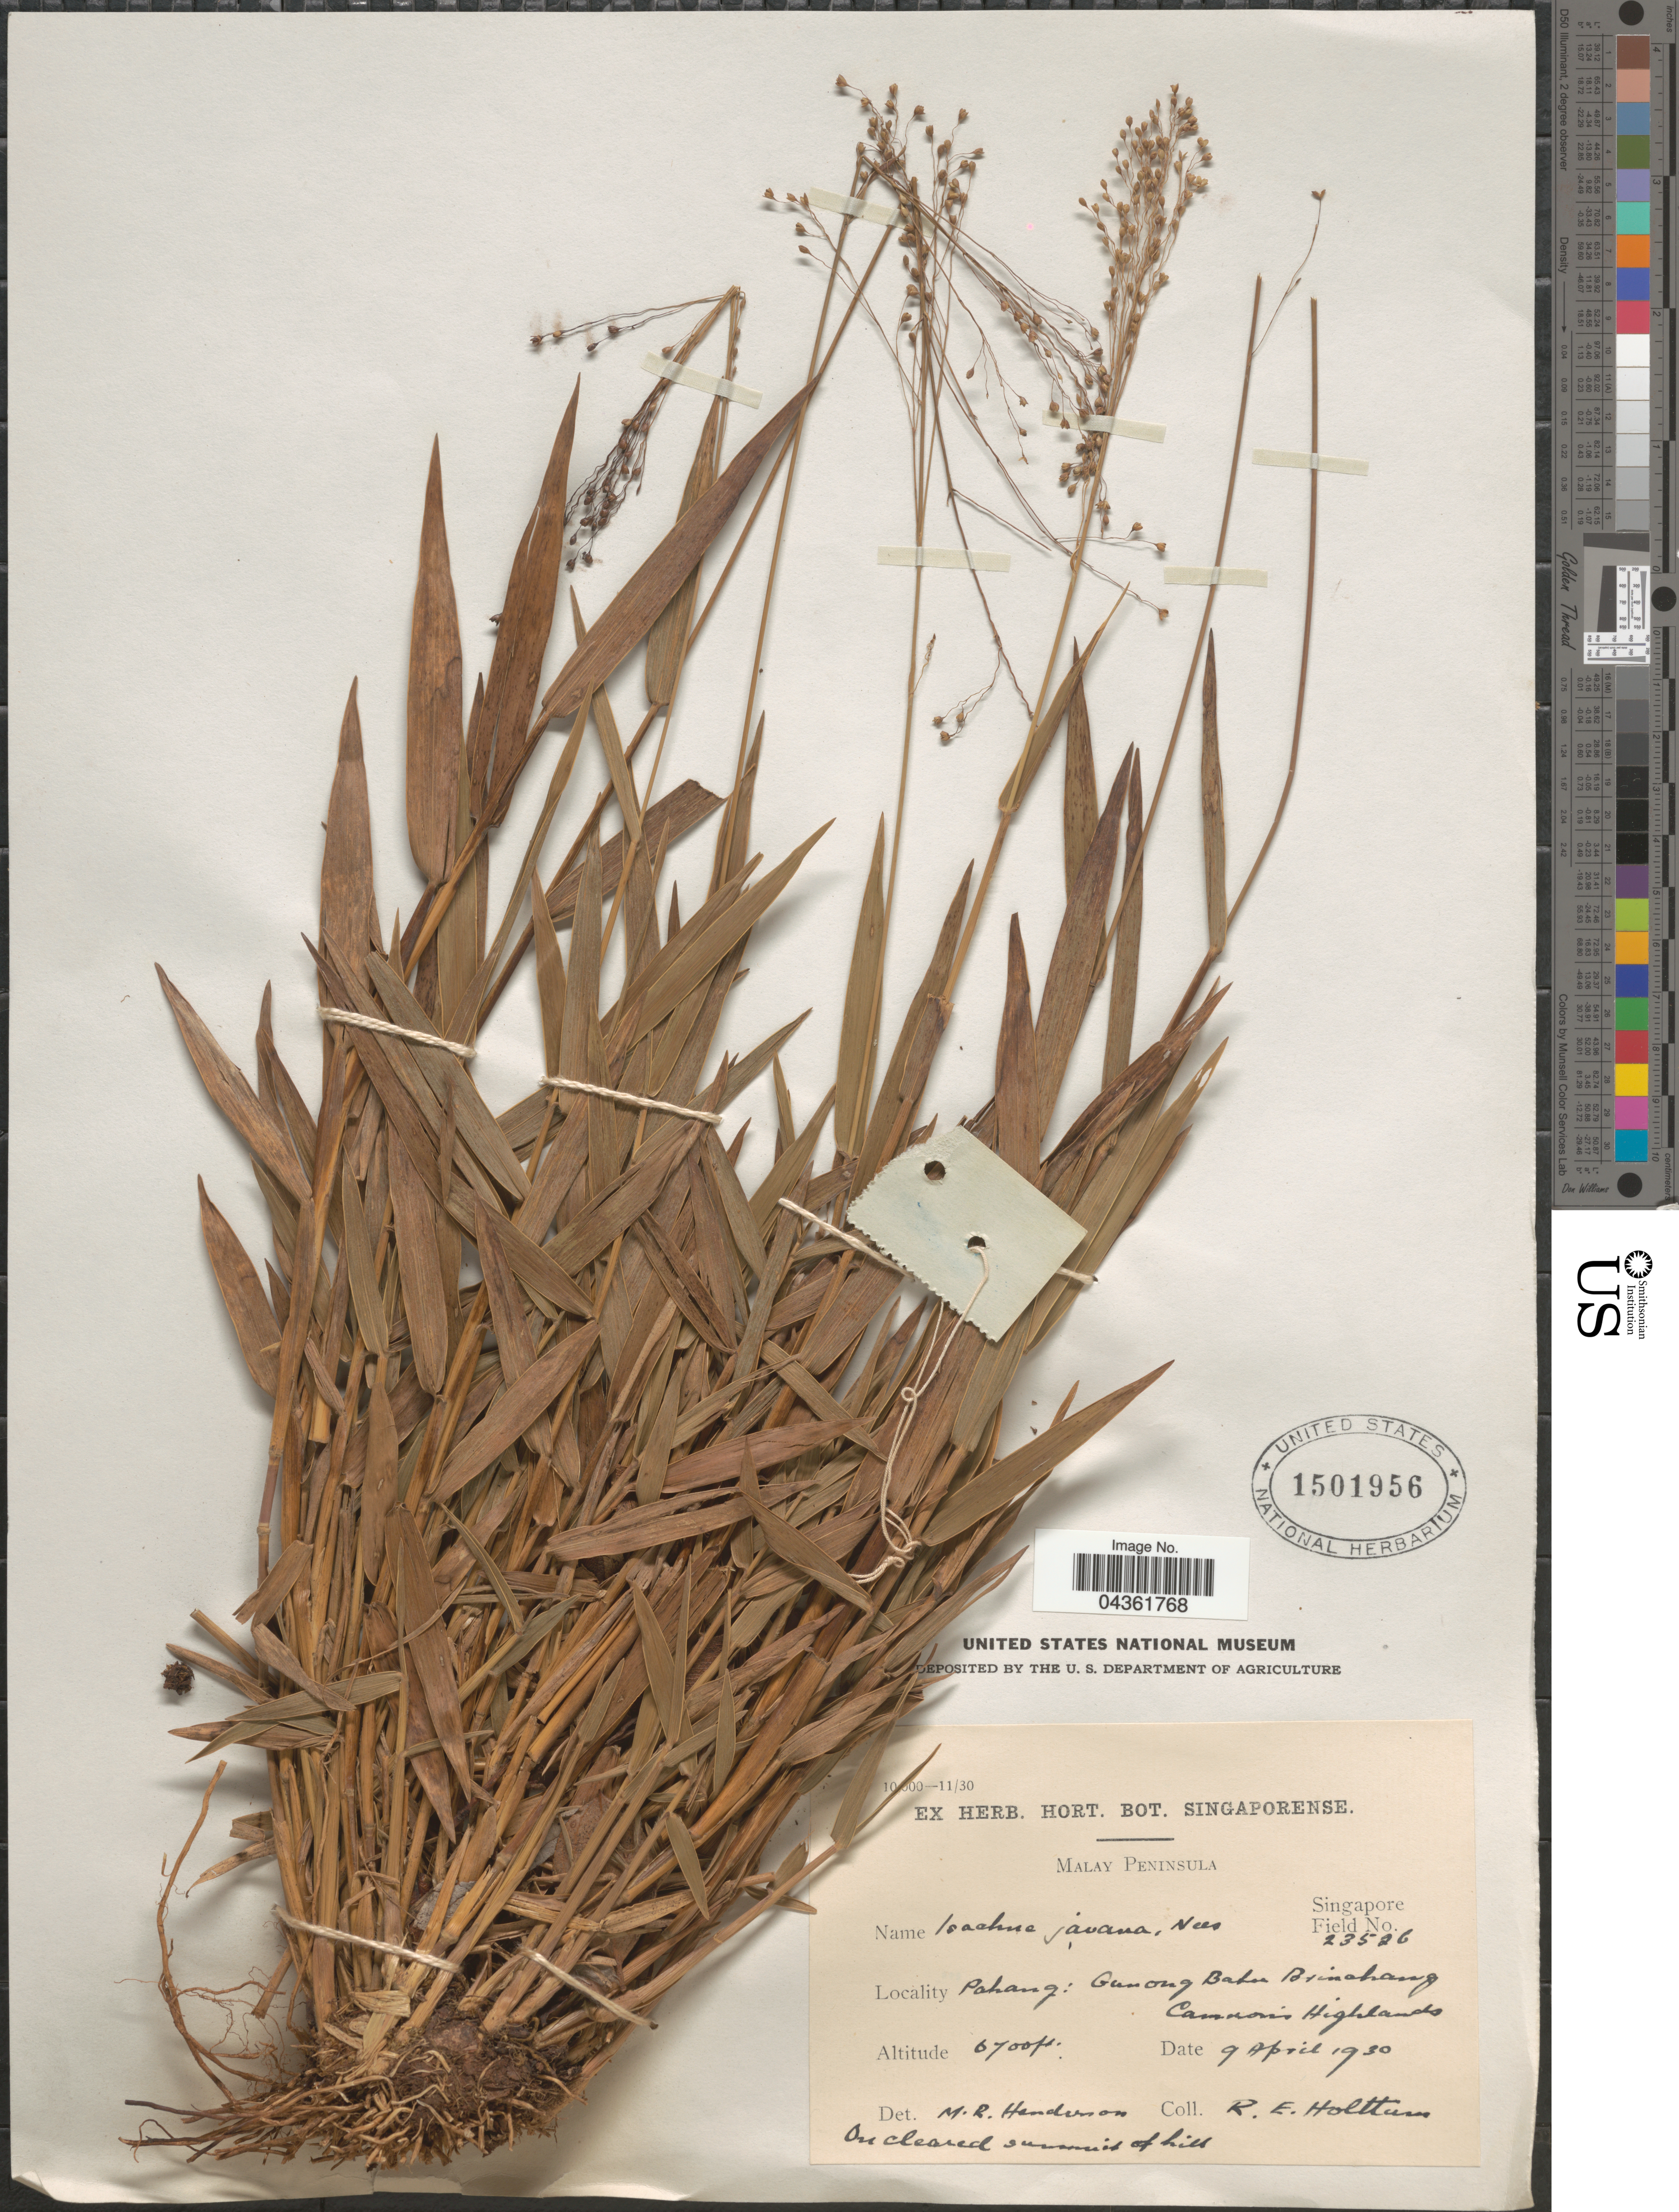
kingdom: Plantae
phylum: Tracheophyta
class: Liliopsida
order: Poales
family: Poaceae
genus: Isachne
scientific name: Isachne truncata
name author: A. Camus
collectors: R. E. Holttum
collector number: Singapore Field 23526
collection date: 1930-04-09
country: Malaysia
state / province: Pahang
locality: Malay Peninsula. Pahang: Gunong Batu Brinchang. Cameron's Highlands.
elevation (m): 2042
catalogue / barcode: US 1501956